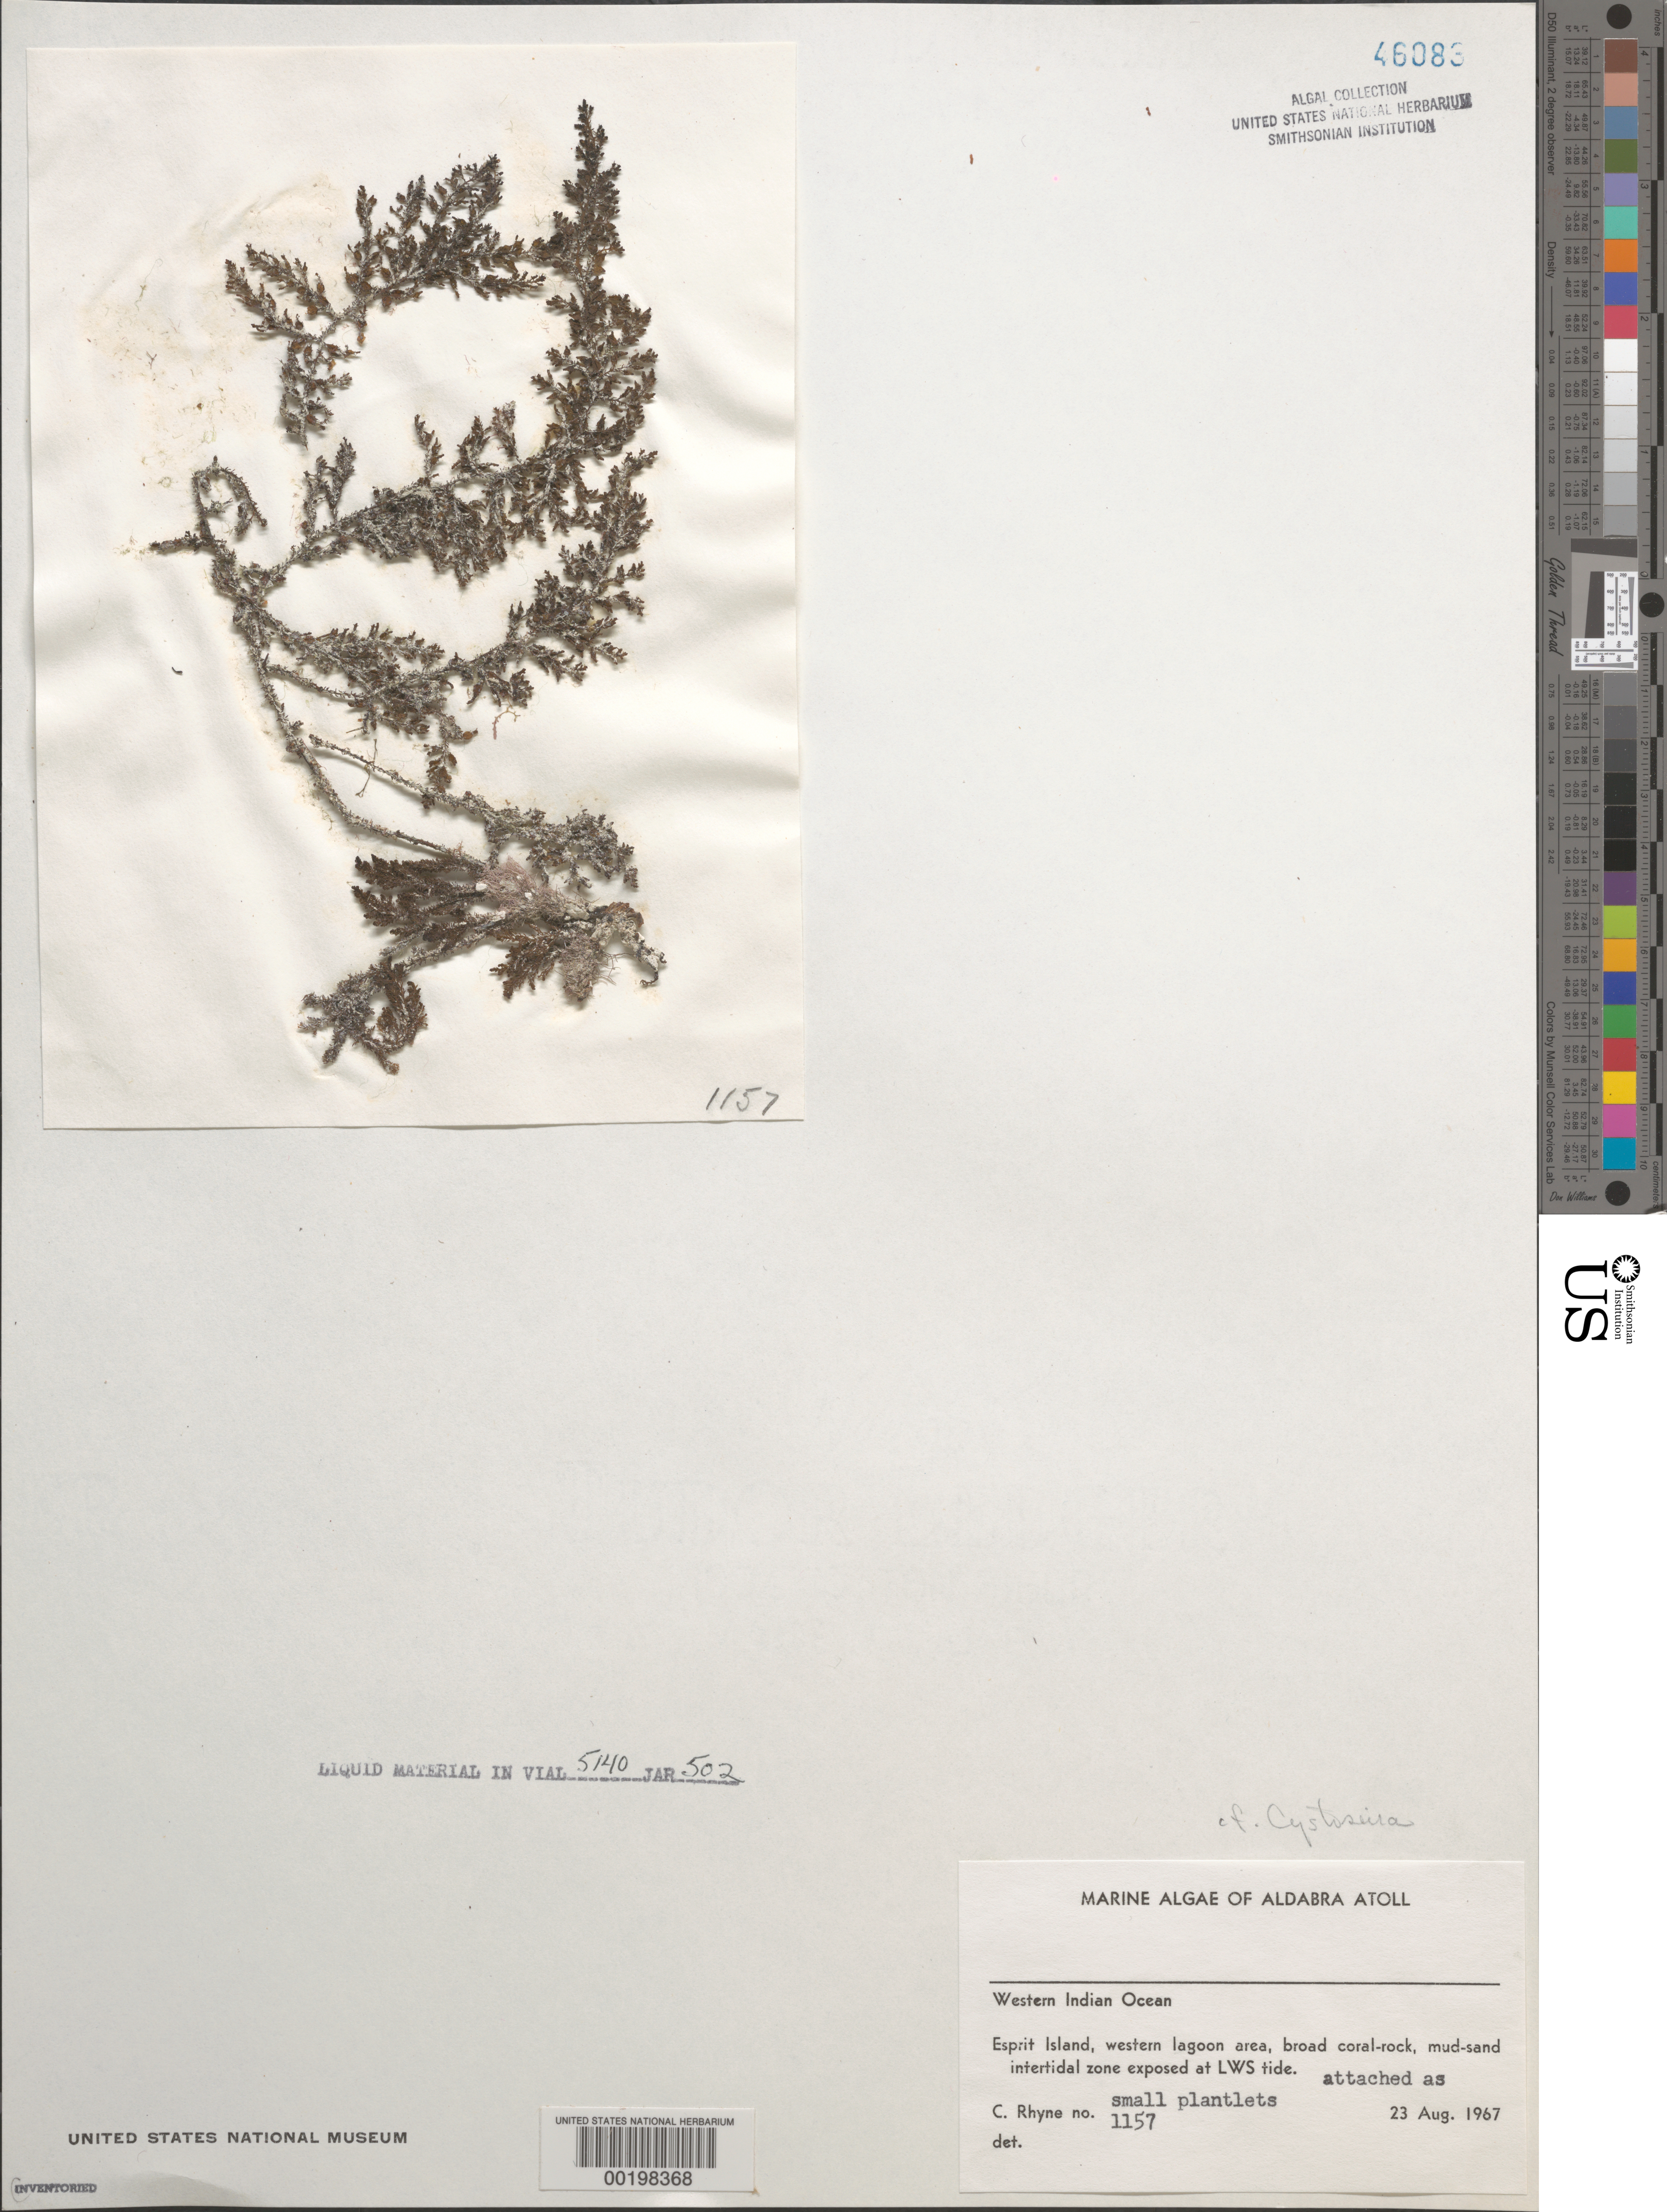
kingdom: Chromista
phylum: Ochrophyta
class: Phaeophyceae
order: Fucales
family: Sargassaceae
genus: Cystoseira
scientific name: Cystoseira sp.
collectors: C. Rhyne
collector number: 1157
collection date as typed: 23 Aug 1967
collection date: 1967-08-23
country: Seychelles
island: Aldabra Atoll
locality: Ile Esprit, Western lagoon area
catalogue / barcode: US 46083